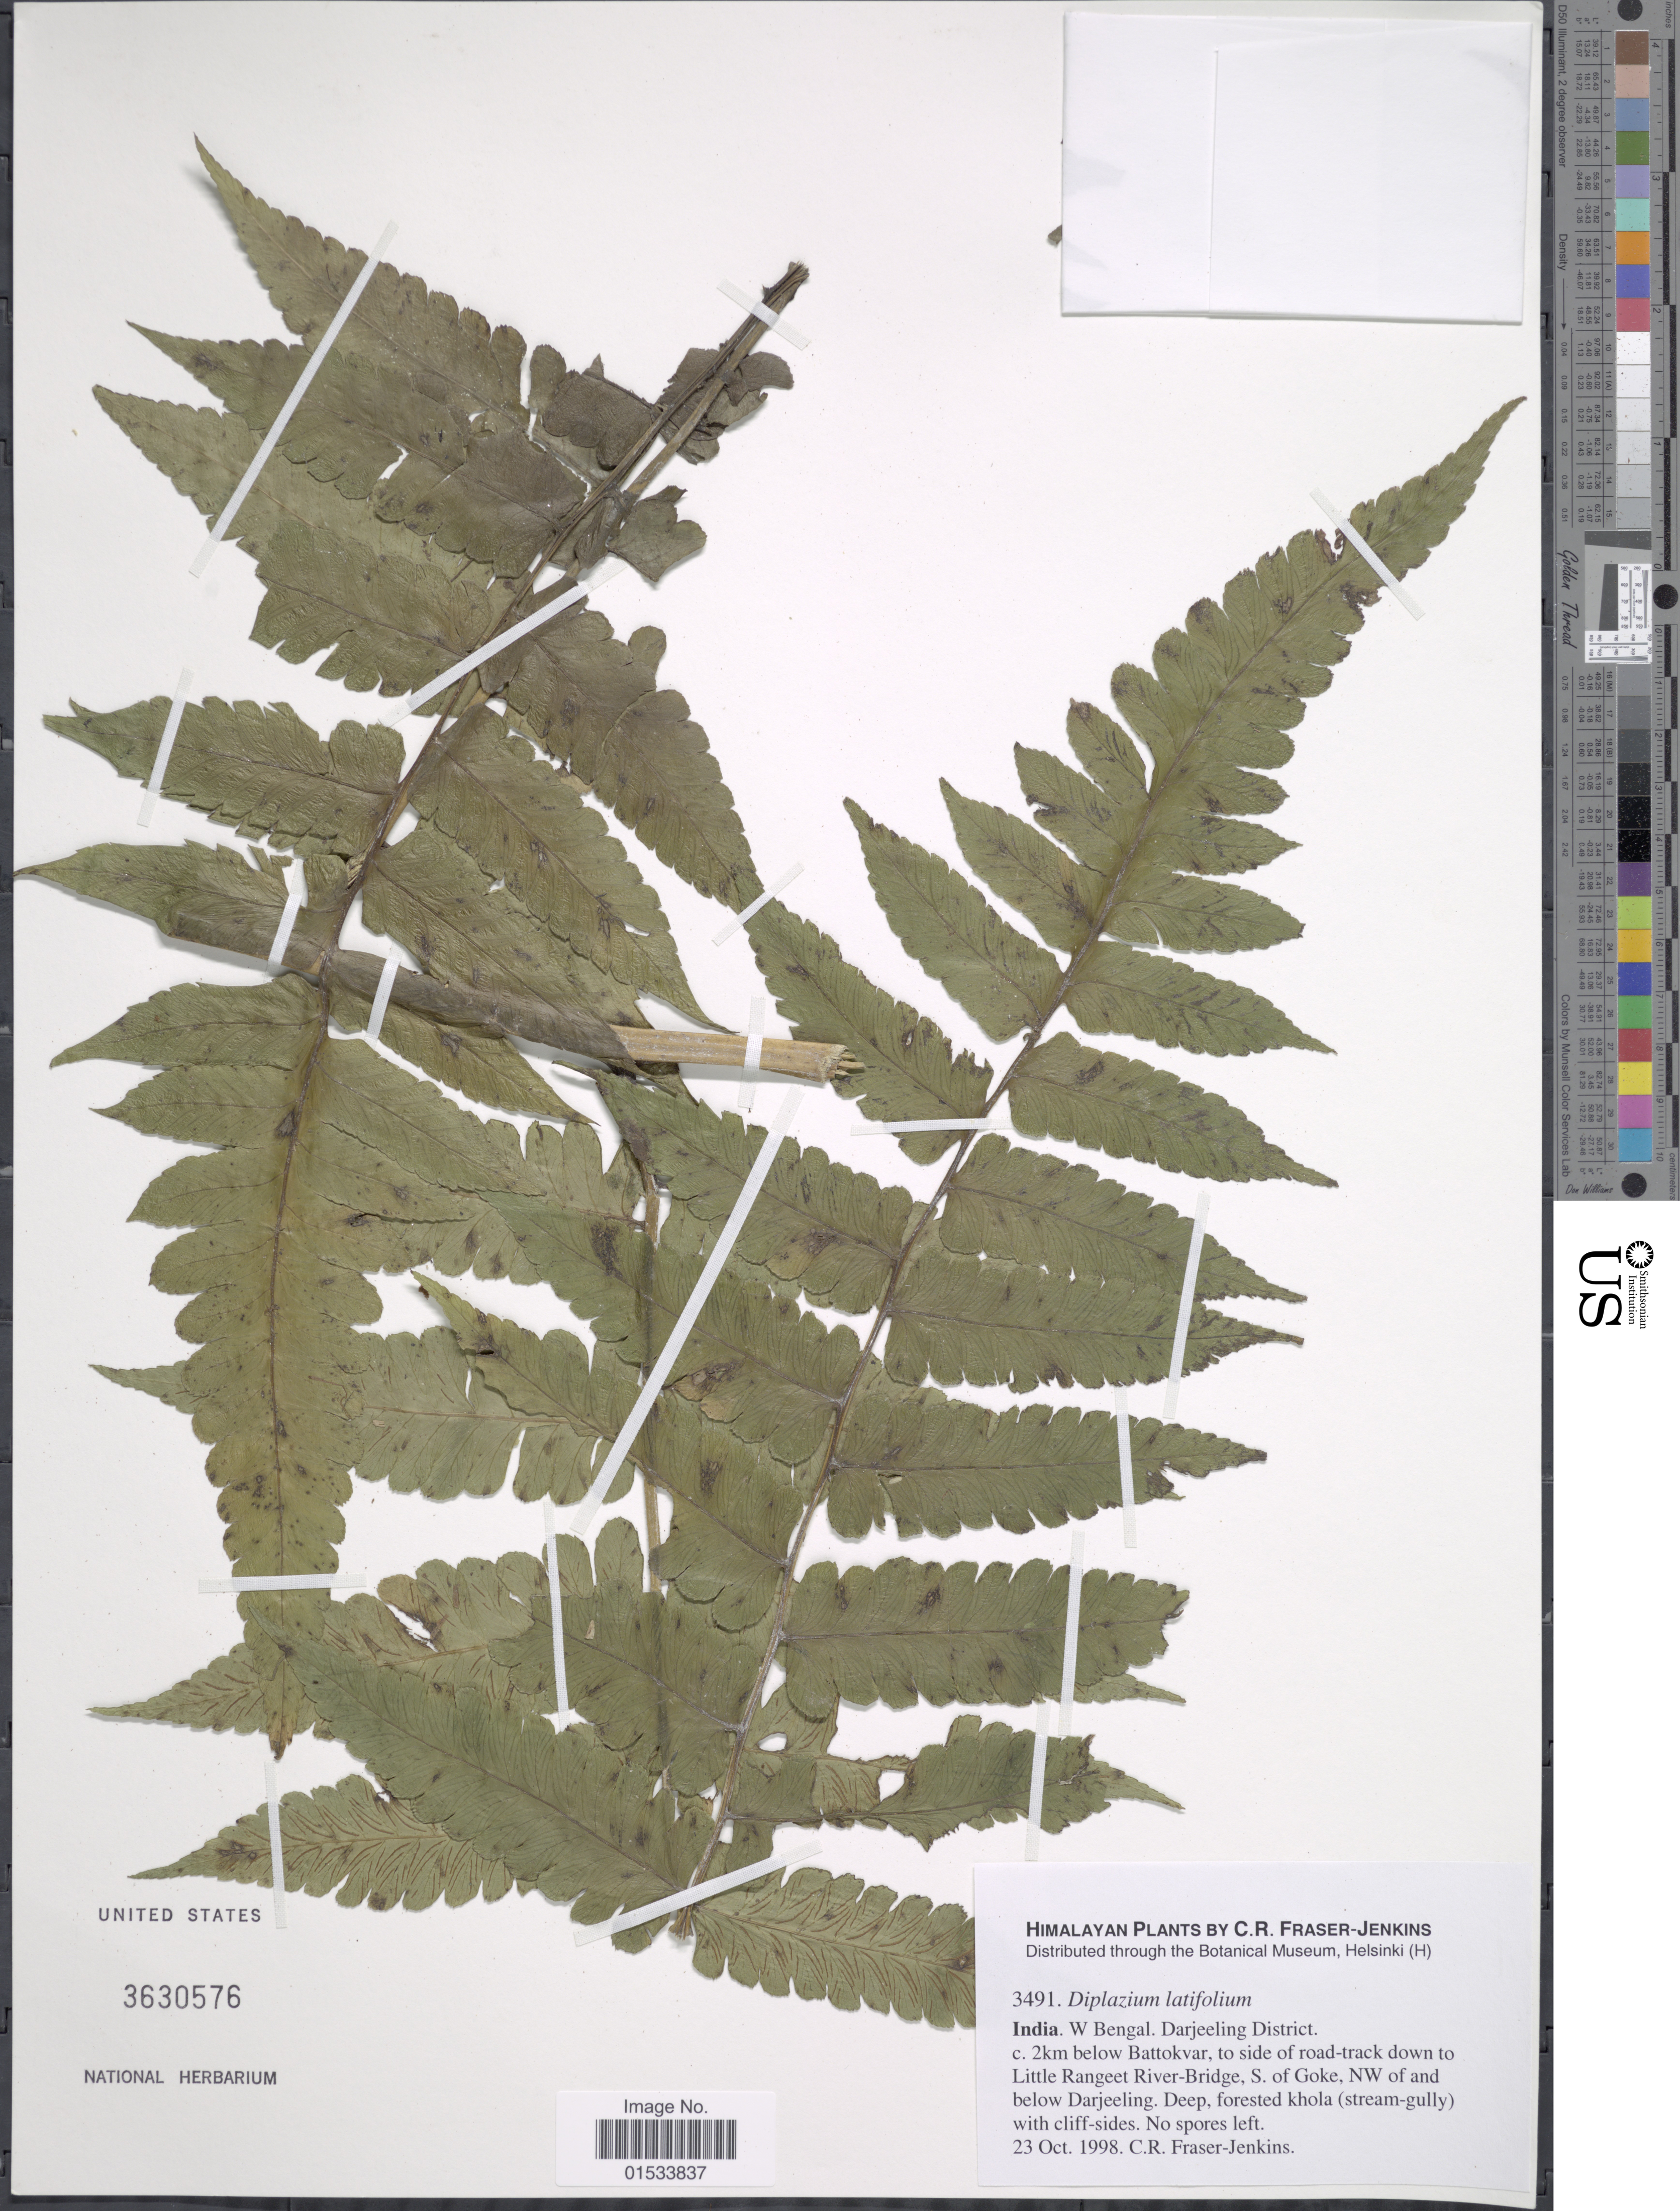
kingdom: Plantae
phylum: Tracheophyta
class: Polypodiopsida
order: Polypodiales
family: Athyriaceae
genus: Diplazium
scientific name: Diplazium latifolium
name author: (D. Don) T. Moore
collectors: C. R. Fraser-Jenkins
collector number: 3491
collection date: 1998-10-23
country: India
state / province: West Bengal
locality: Darjeeling District, c. 2 km below Battokvar, to side to road-track down to Little Rangeet River Bridge, S. of Goke, NW of and below Darjeeling, Deep, forested khola (stream gully) with cliff-side, no spores left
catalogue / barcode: US 3630576